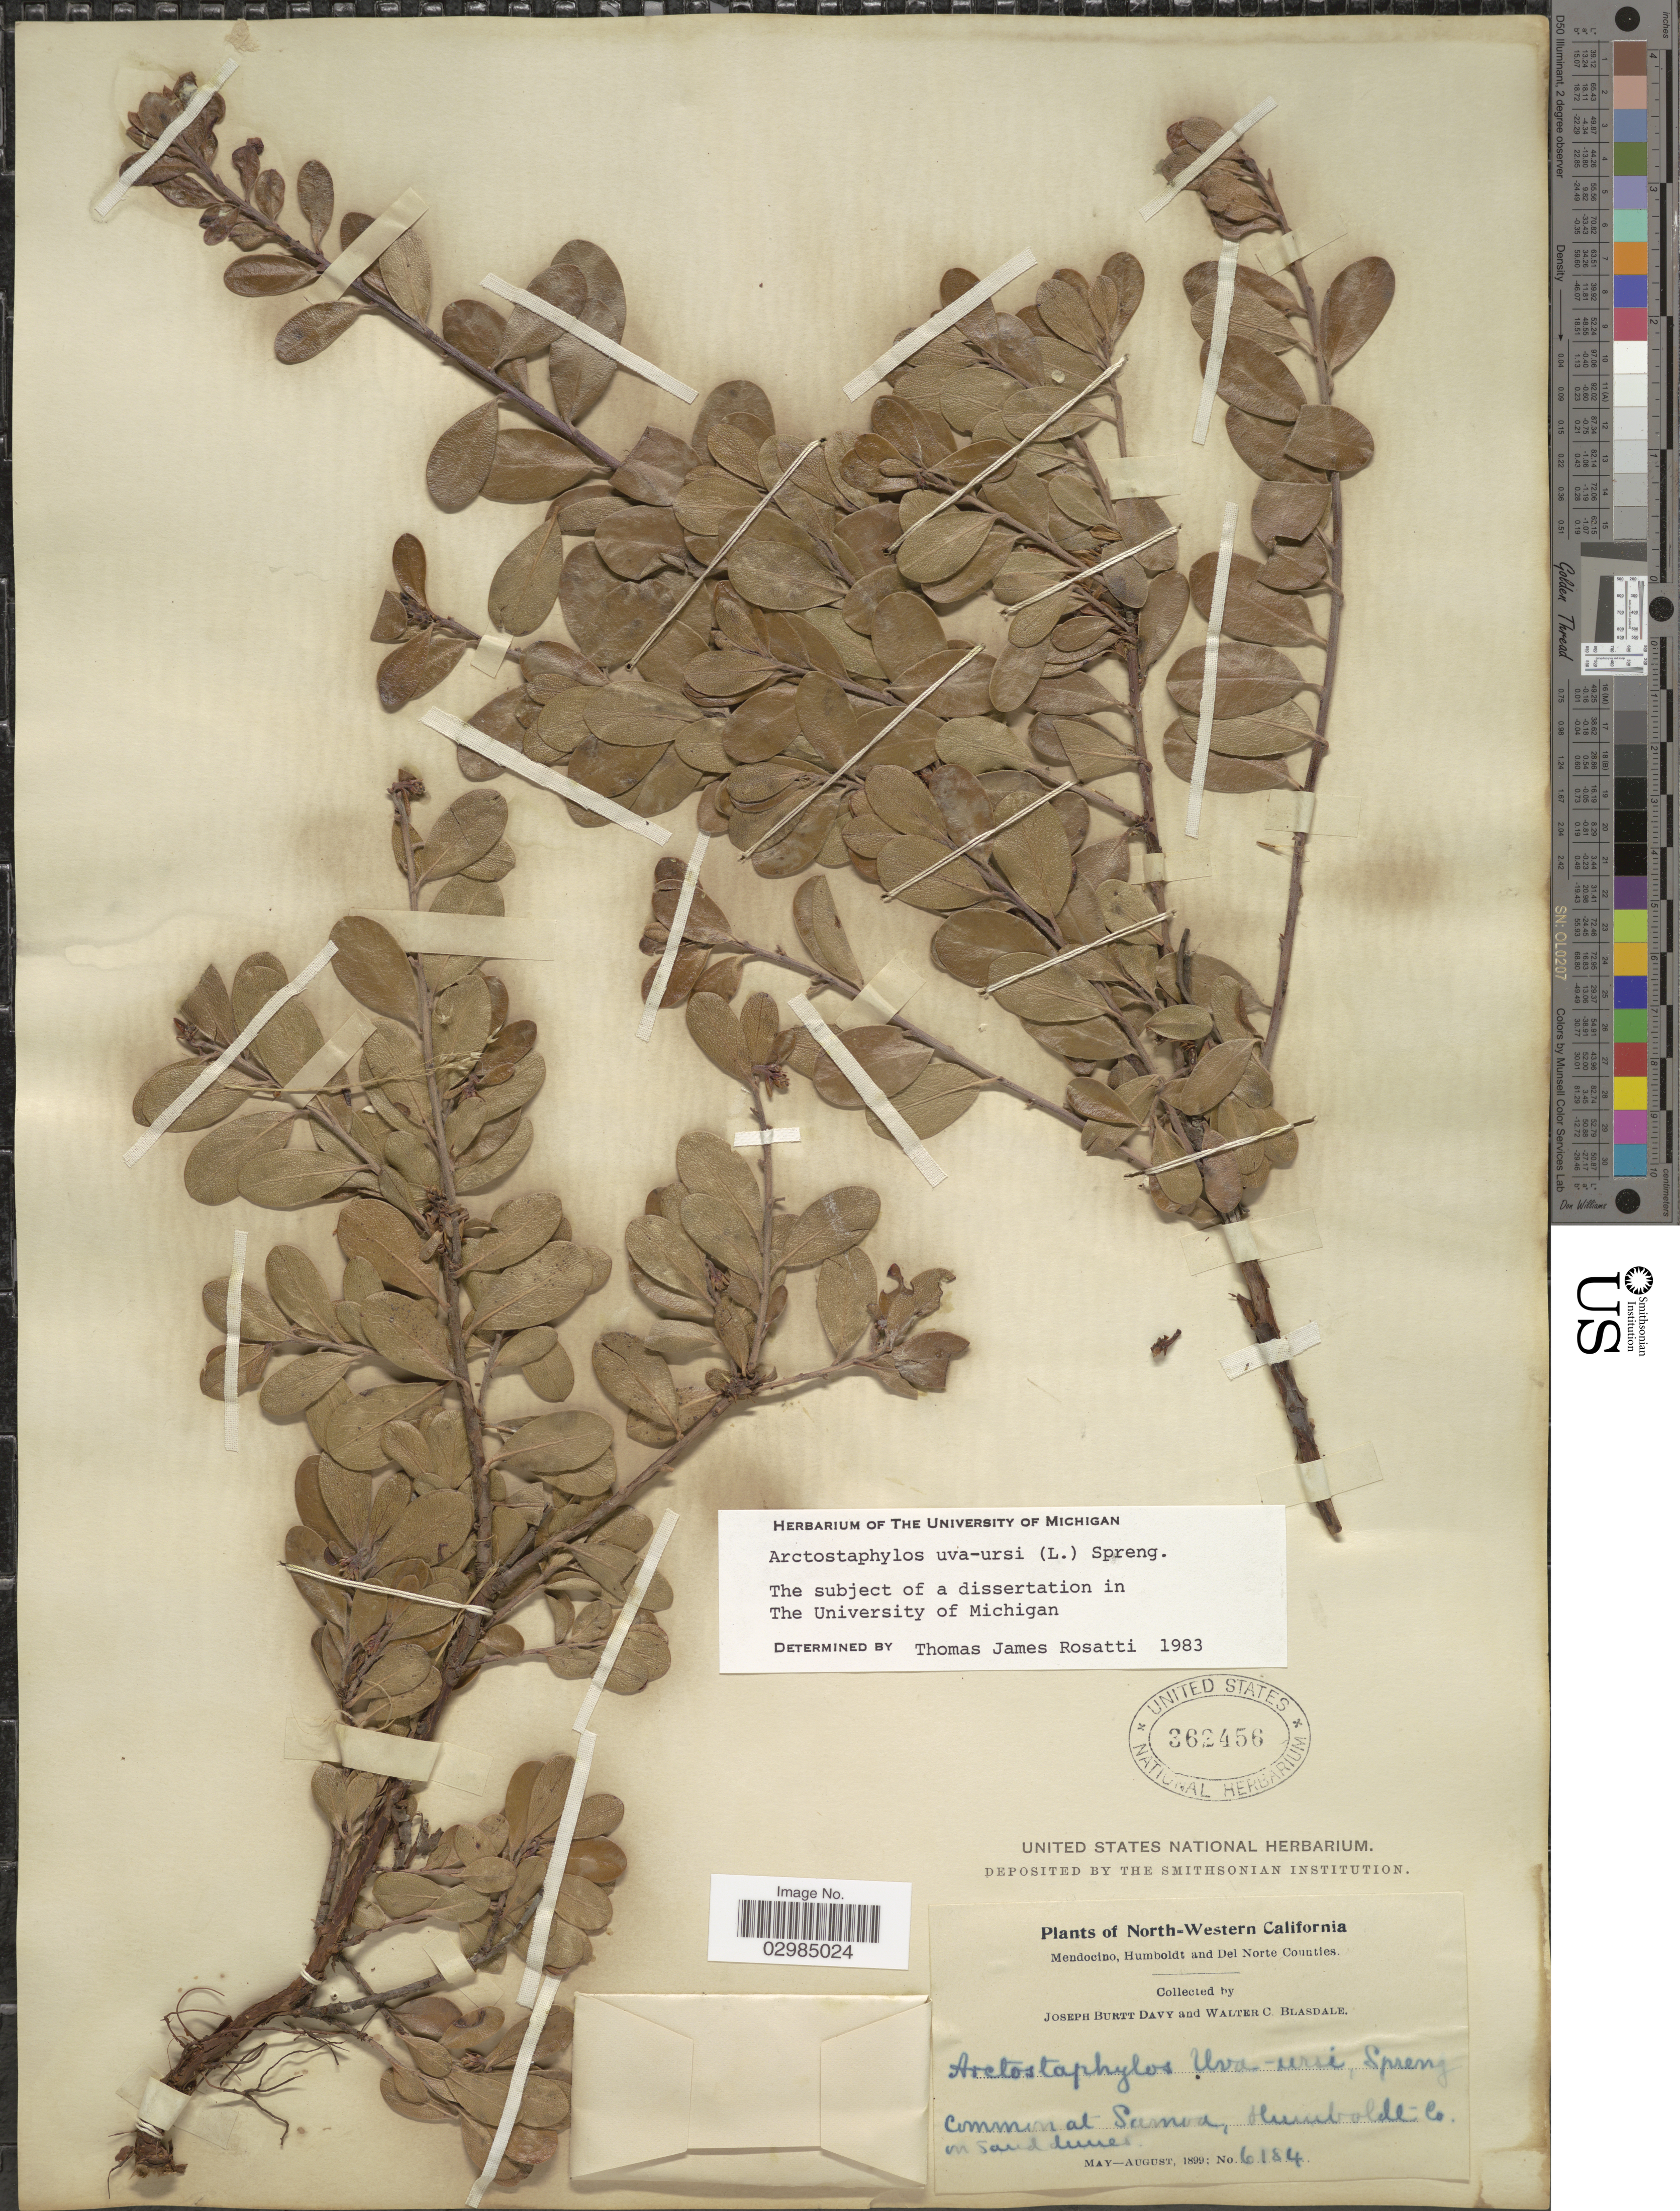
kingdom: Plantae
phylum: Tracheophyta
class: Magnoliopsida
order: Ericales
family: Ericaceae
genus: Arctostaphylos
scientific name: Arctostaphylos uva-ursi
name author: (L.) Spreng.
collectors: J. Burtt Davy & W. Blasdale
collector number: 6184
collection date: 1899-05/1899-08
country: United States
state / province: California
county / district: Humboldt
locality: North-Western California. Common at Samoa, Humboldt Co.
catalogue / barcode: US 362456